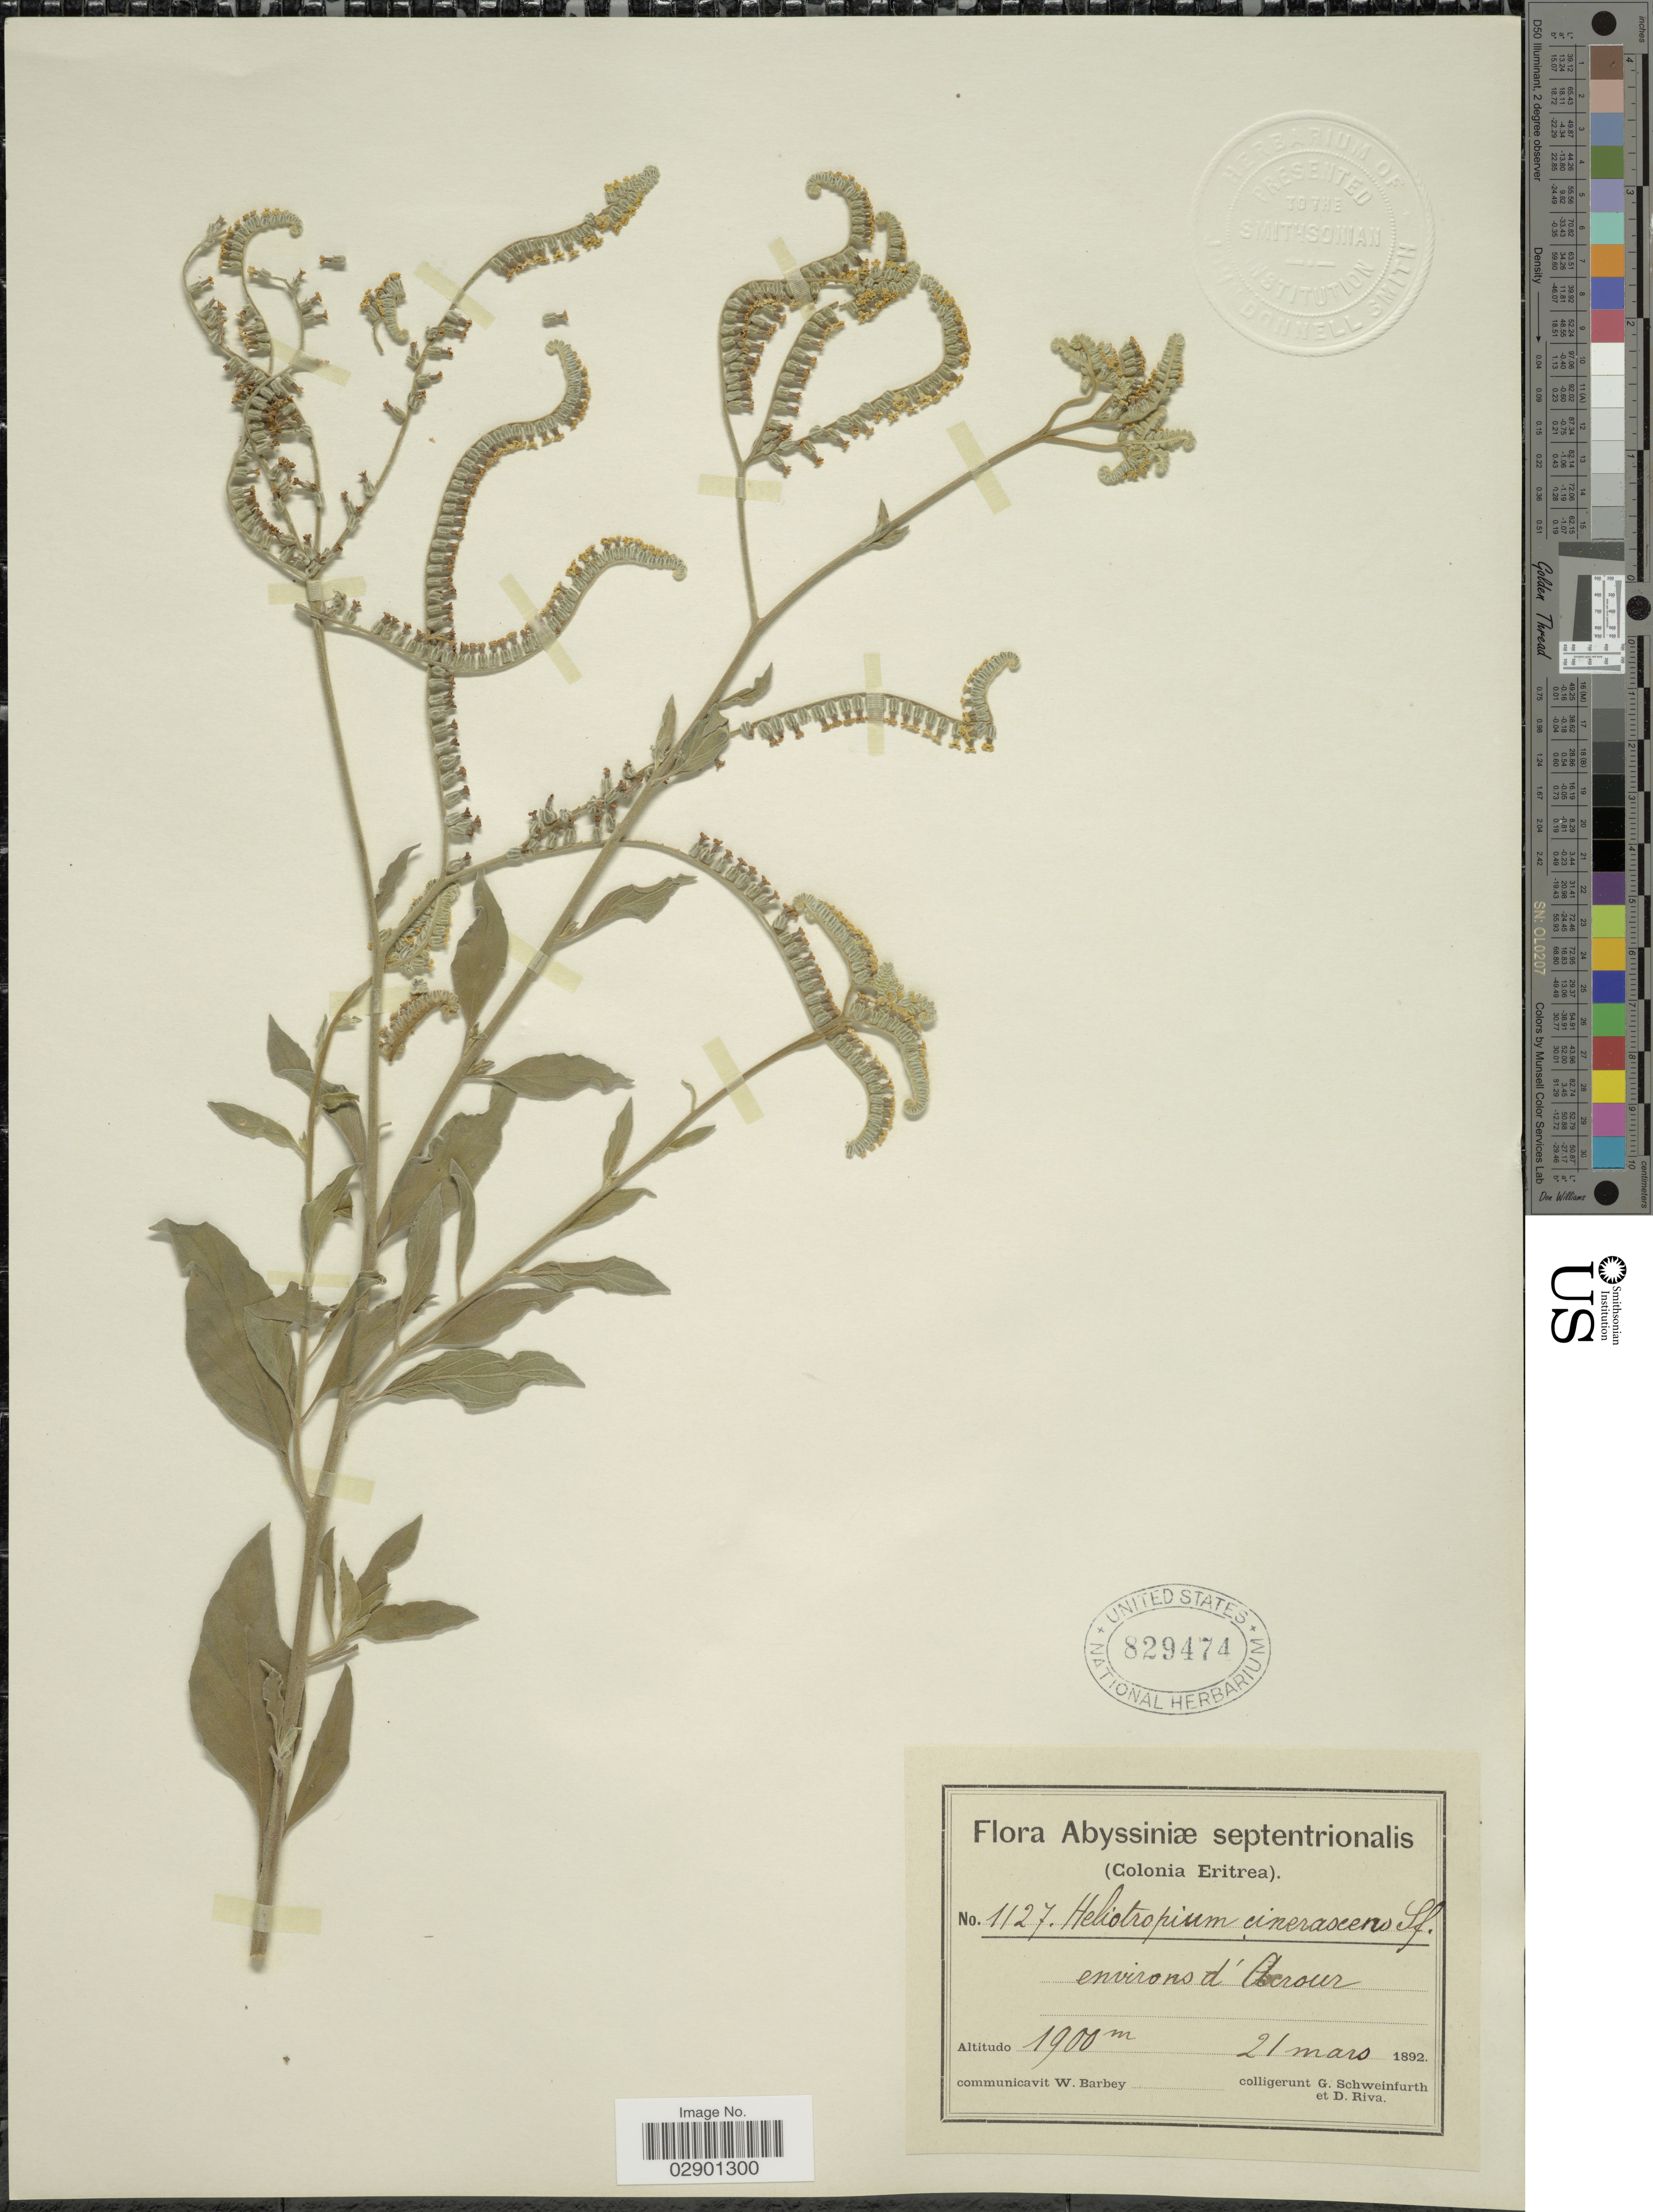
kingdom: Plantae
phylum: Tracheophyta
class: Magnoliopsida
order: Boraginales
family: Heliotropiaceae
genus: Heliotropium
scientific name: Heliotropium cinerascens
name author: A. DC. in DC.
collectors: G. A. Schweinfurth (herbarium) & D. Riva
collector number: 1127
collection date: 1892-03-21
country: Eritrea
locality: Abyssiniæ septentrionalis. (Colonia Eritrea). Environs d'Acrour.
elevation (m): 1900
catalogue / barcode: US 829474